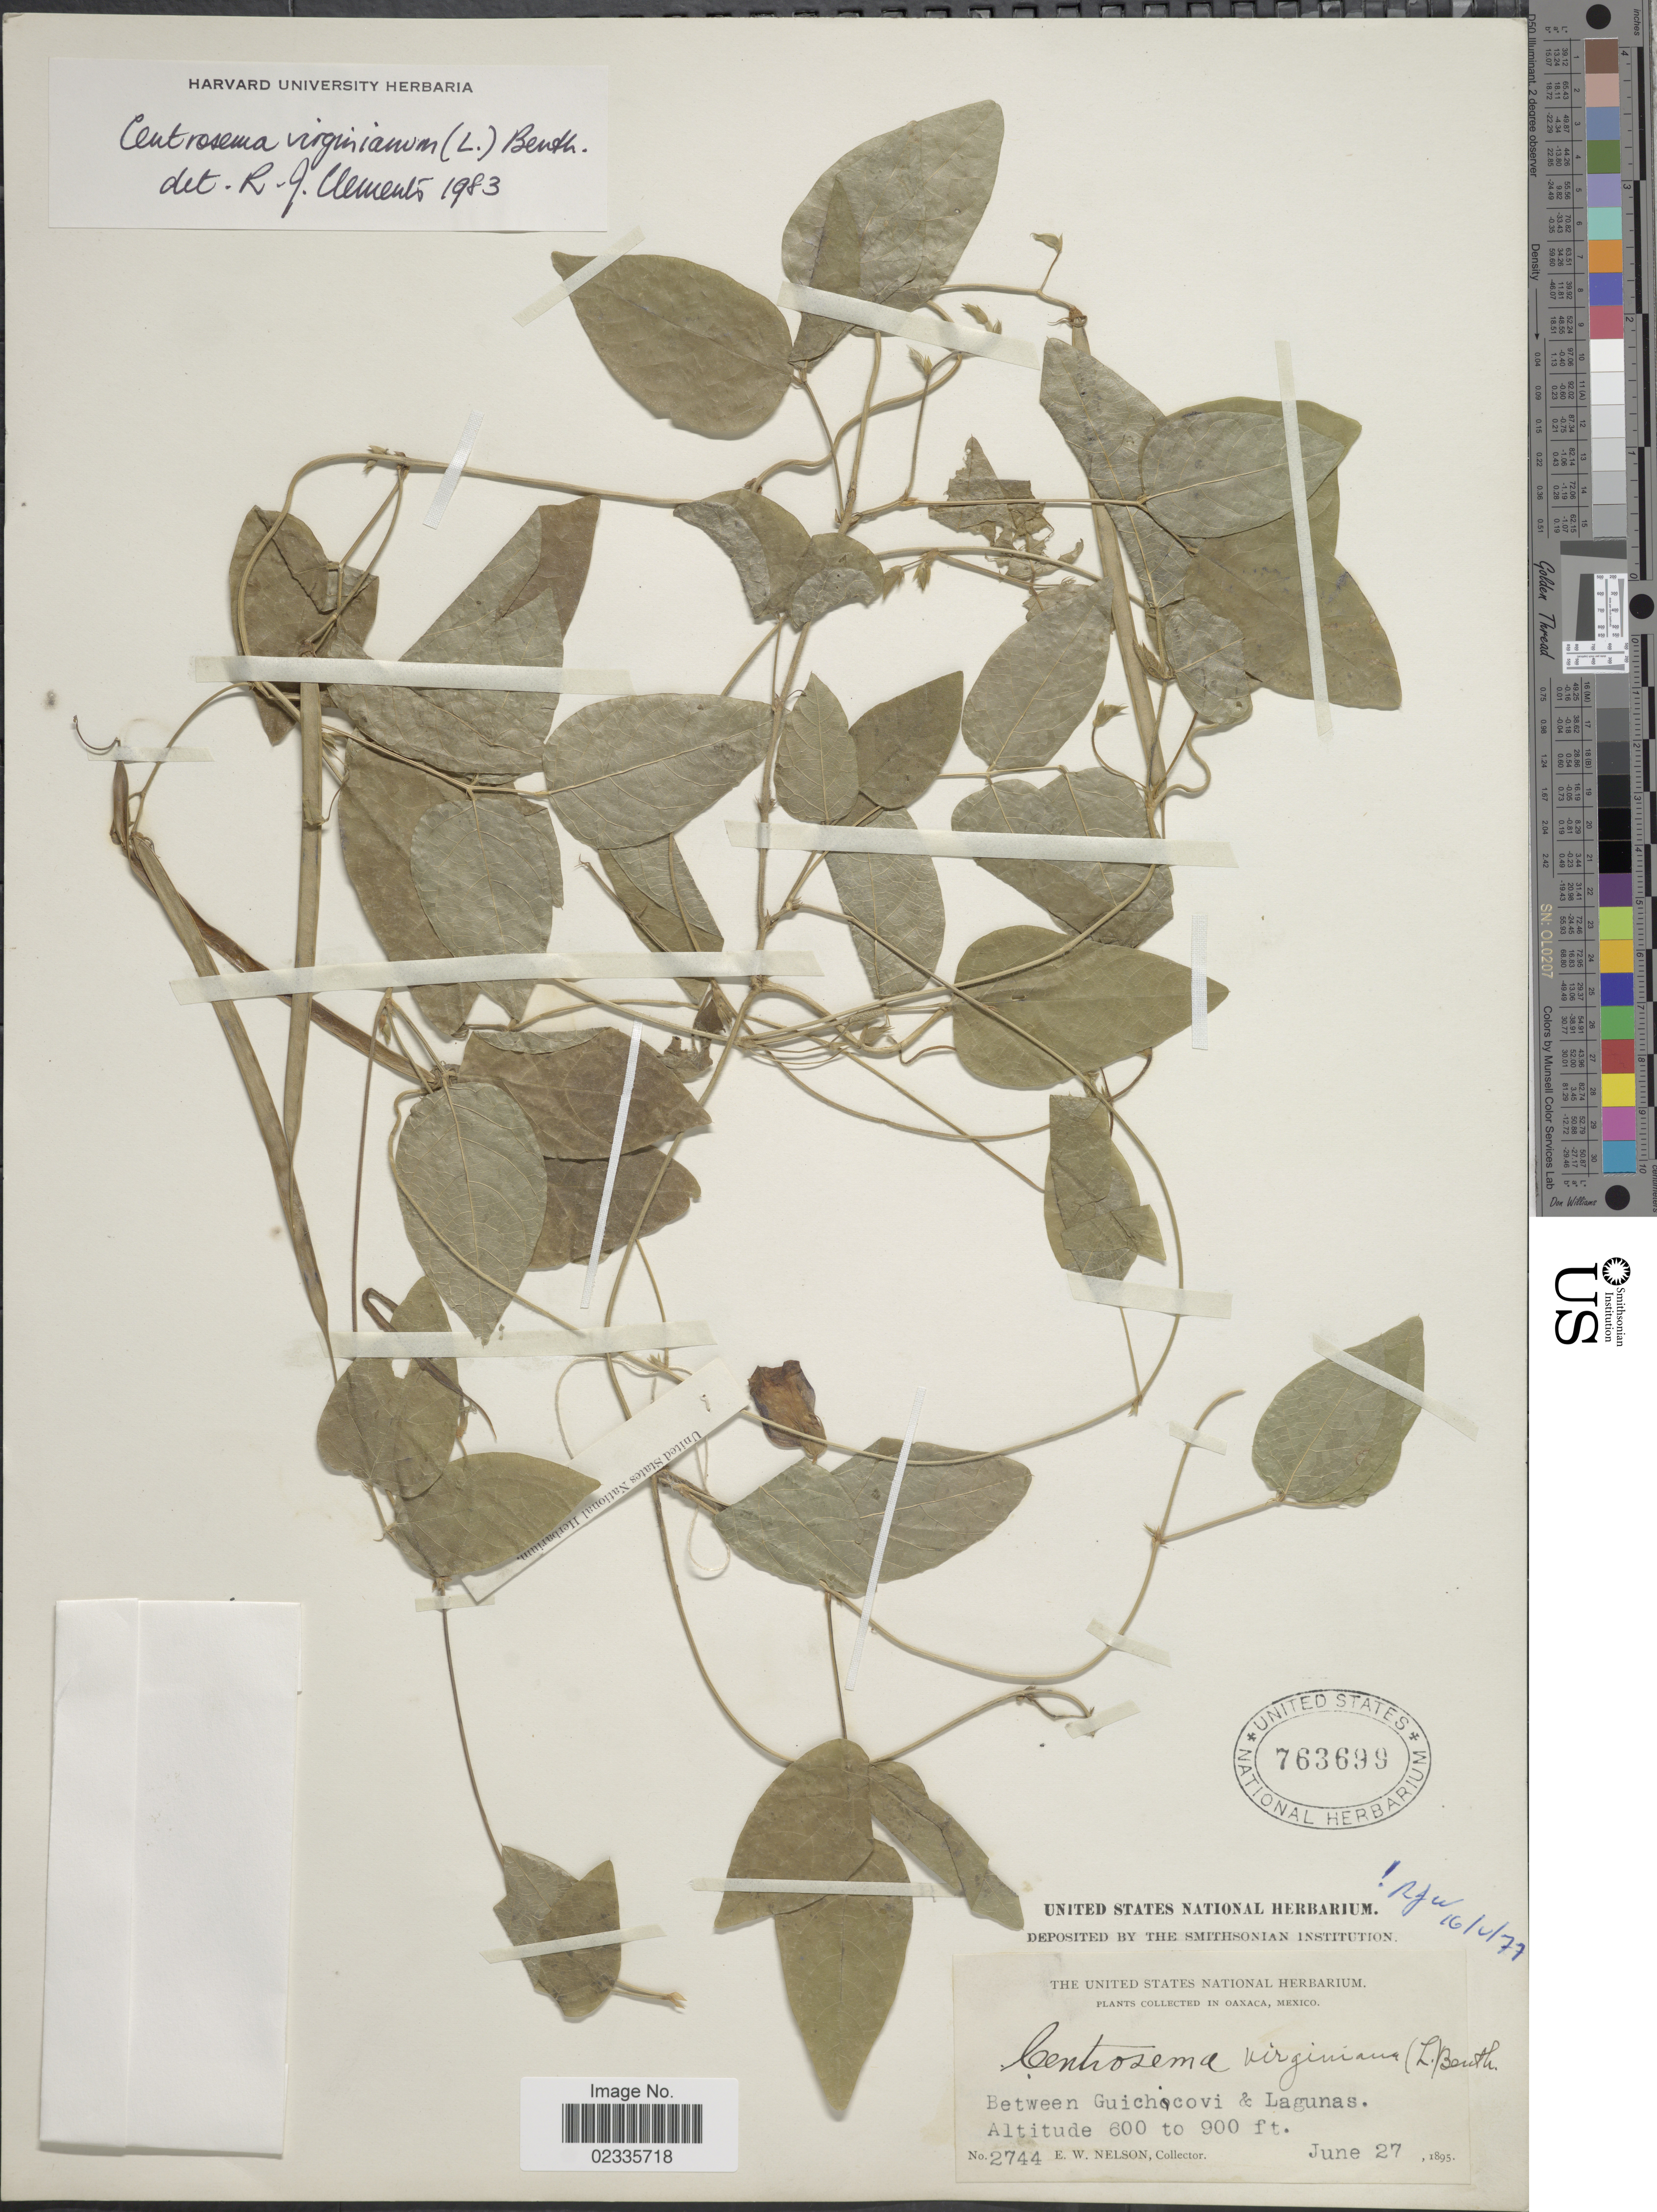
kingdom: Plantae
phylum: Tracheophyta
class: Magnoliopsida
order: Fabales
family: Fabaceae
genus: Centrosema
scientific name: Centrosema virginianum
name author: (L.) Benth.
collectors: E. W. Nelson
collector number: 2744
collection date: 1895-06-27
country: Mexico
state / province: Oaxaca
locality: Collected in Oaxaca, Mexico. Between Guichicovi & Lagunas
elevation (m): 183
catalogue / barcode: US 763699